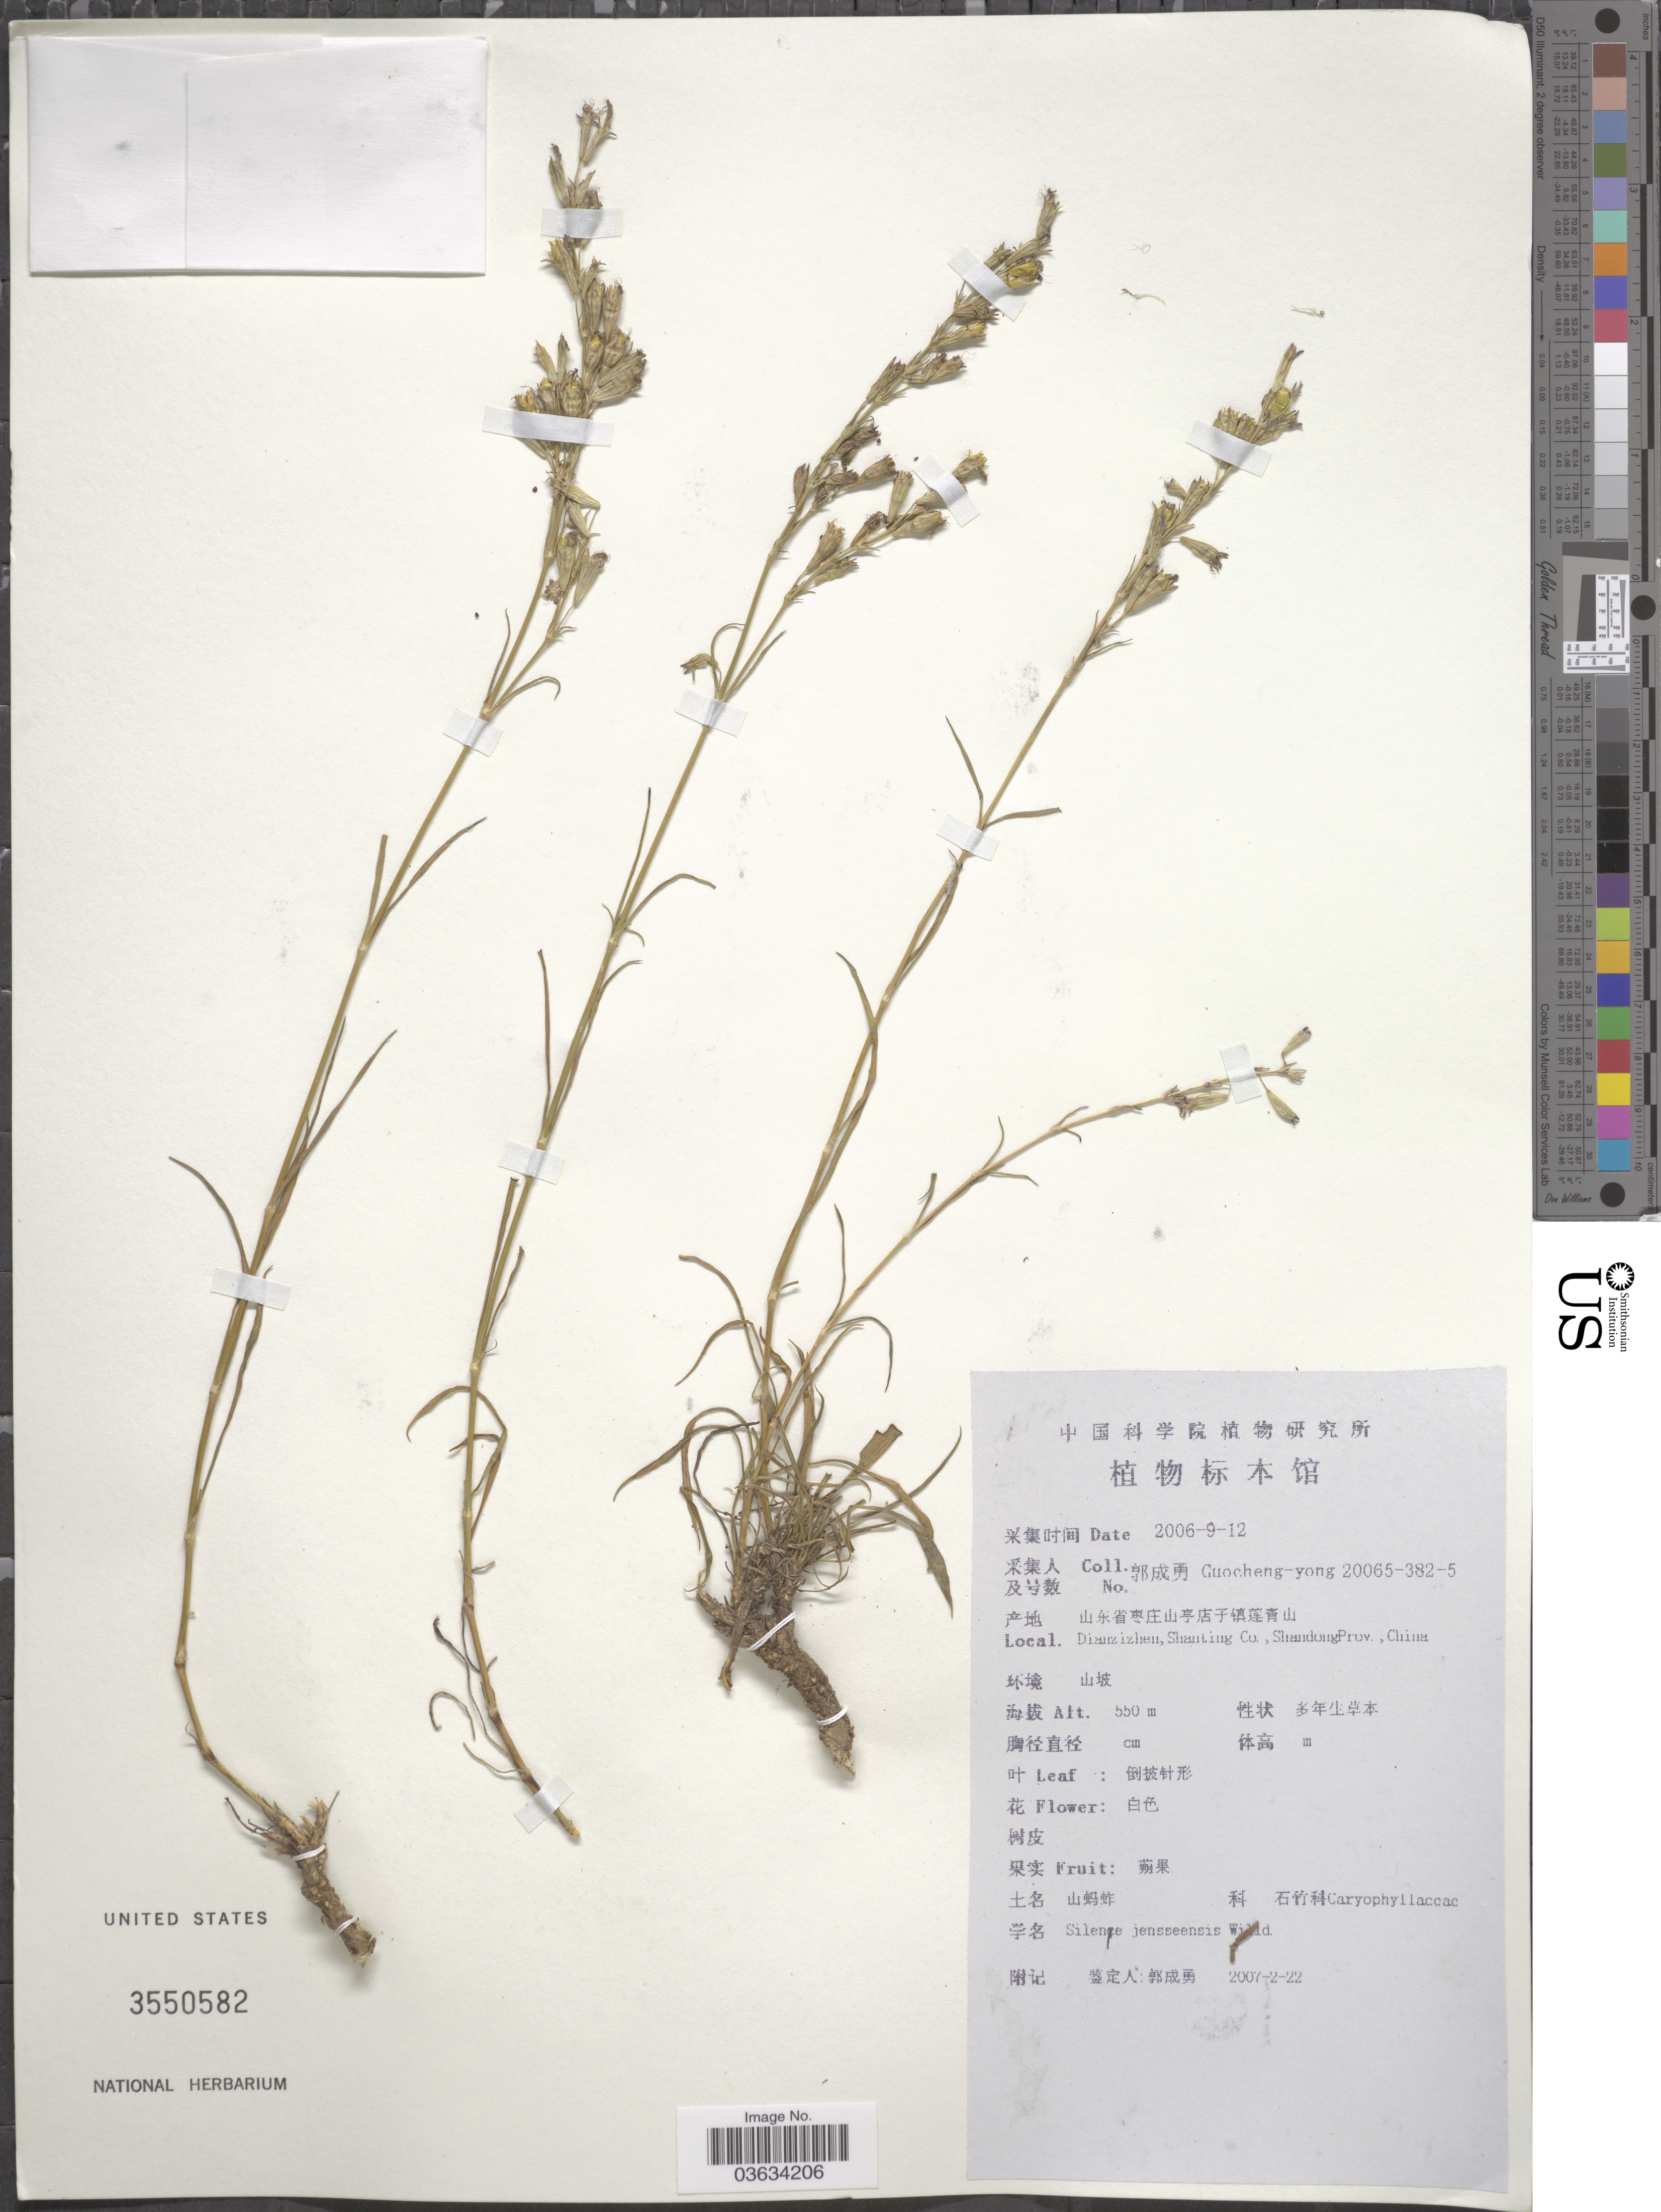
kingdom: Plantae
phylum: Tracheophyta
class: Magnoliopsida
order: Caryophyllales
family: Caryophyllaceae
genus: Silene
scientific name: Silene jenisseensis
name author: Willd.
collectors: Guo cheng-yong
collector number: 20065-382-5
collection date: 2006-09-12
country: China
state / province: Shandong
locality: Dianzizhen, Shanting Co.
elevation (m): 550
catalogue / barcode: US 3550582